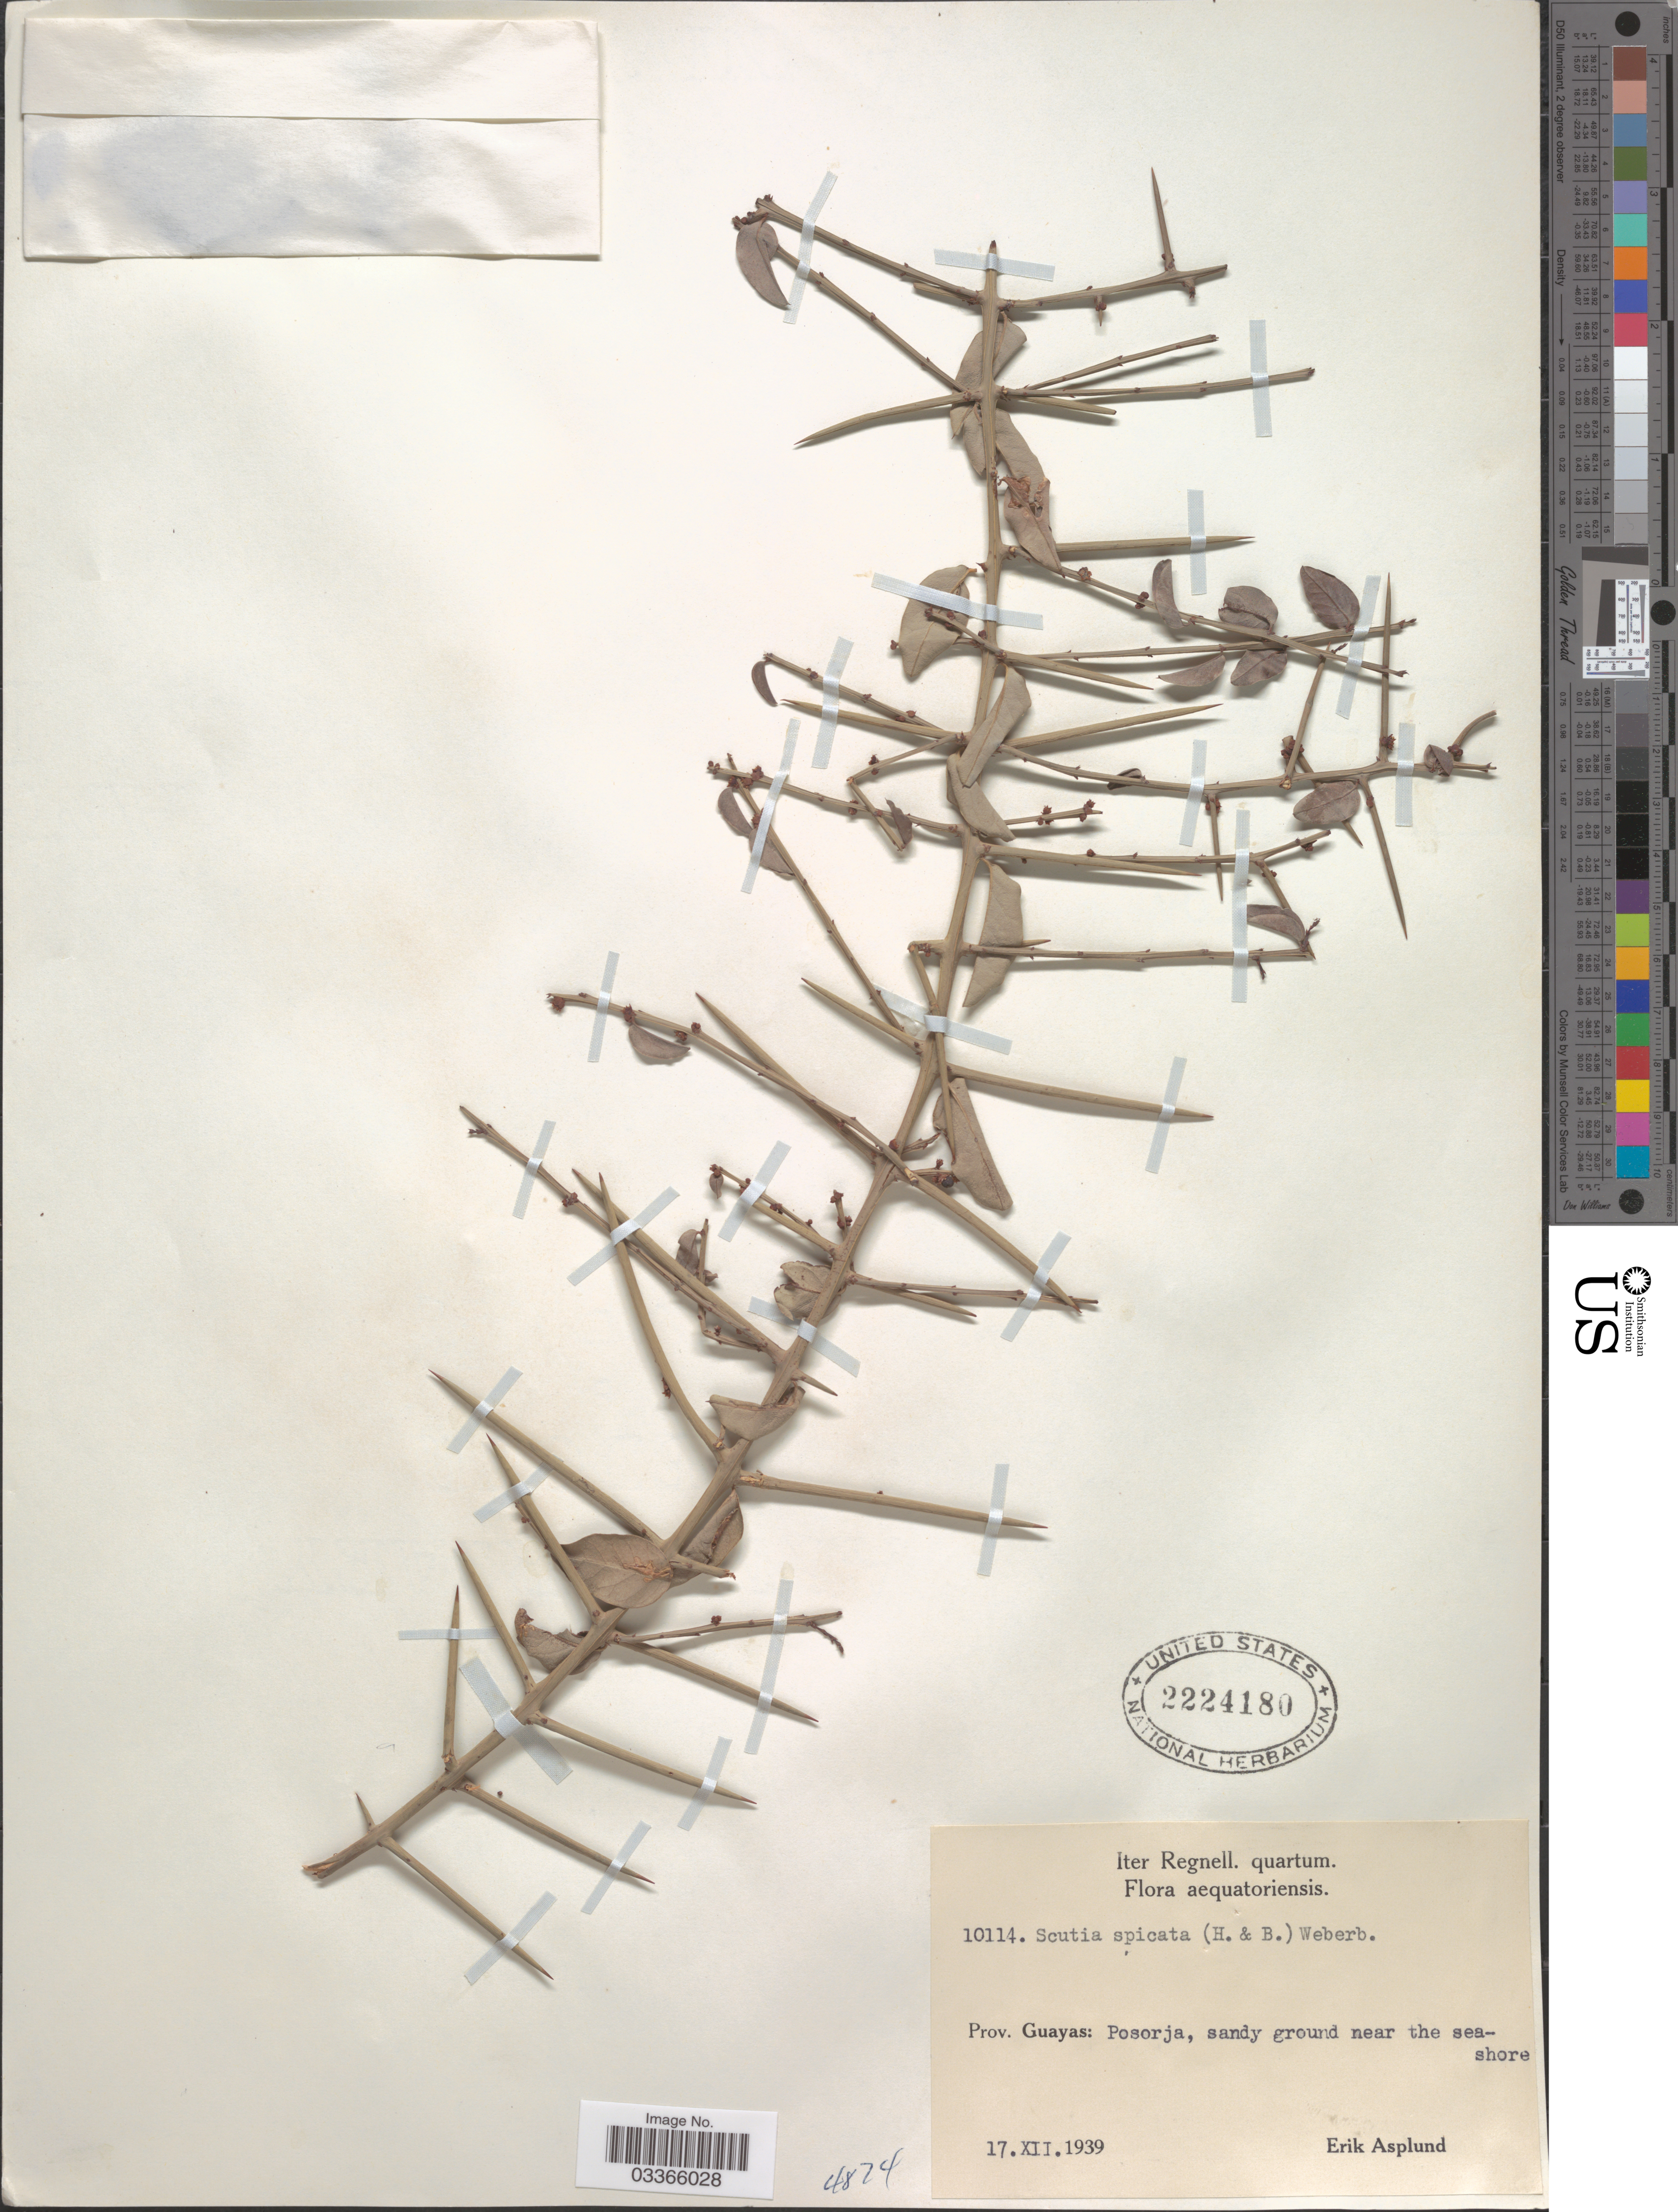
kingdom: Plantae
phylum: Tracheophyta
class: Magnoliopsida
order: Rosales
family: Rhamnaceae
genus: Scutia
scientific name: Scutia spicata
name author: (Humb. & Bonpl. ex Willd.) Weberb.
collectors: E. Asplund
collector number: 10114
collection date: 1939-12-17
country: Ecuador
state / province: Guayas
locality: Aequatoriensis, Posorja, sandy ground near the seashore.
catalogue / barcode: US 2224180